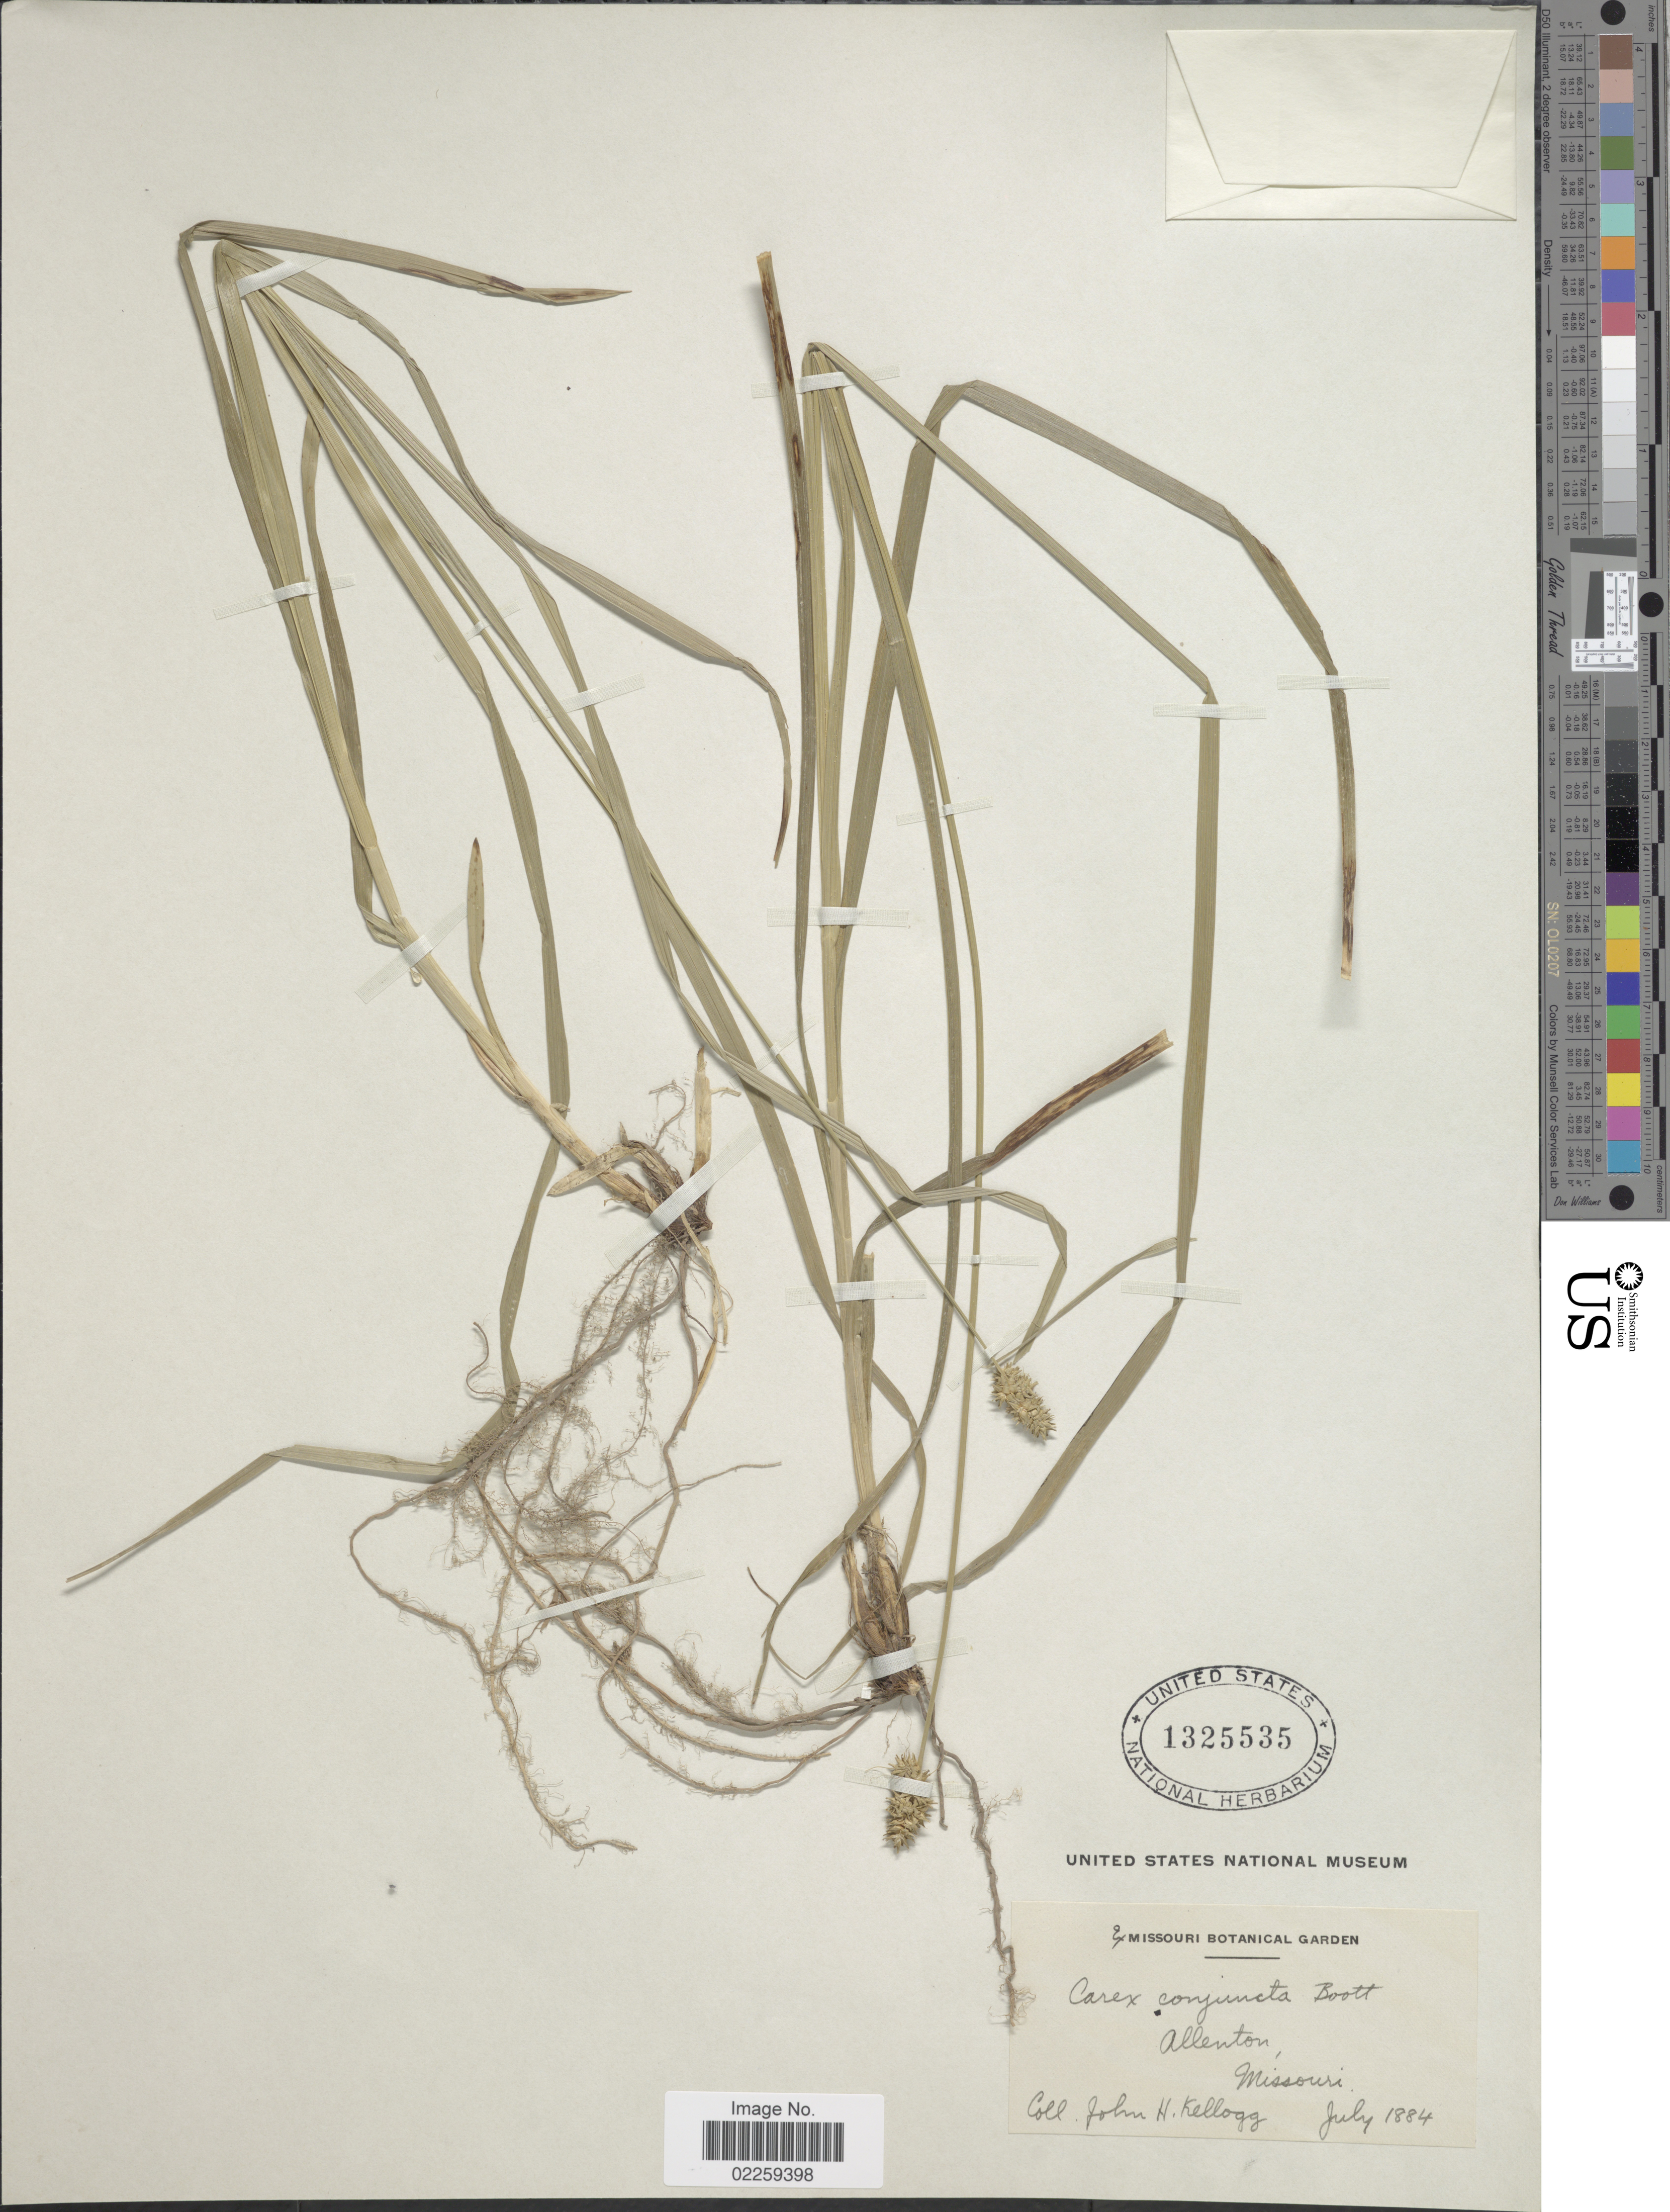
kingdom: Plantae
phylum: Tracheophyta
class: Liliopsida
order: Poales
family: Cyperaceae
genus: Carex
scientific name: Carex conjuncta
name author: Boott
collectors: J. H. Kellogg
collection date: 1884-07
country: United States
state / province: Missouri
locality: Allenton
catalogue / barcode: US 1325535